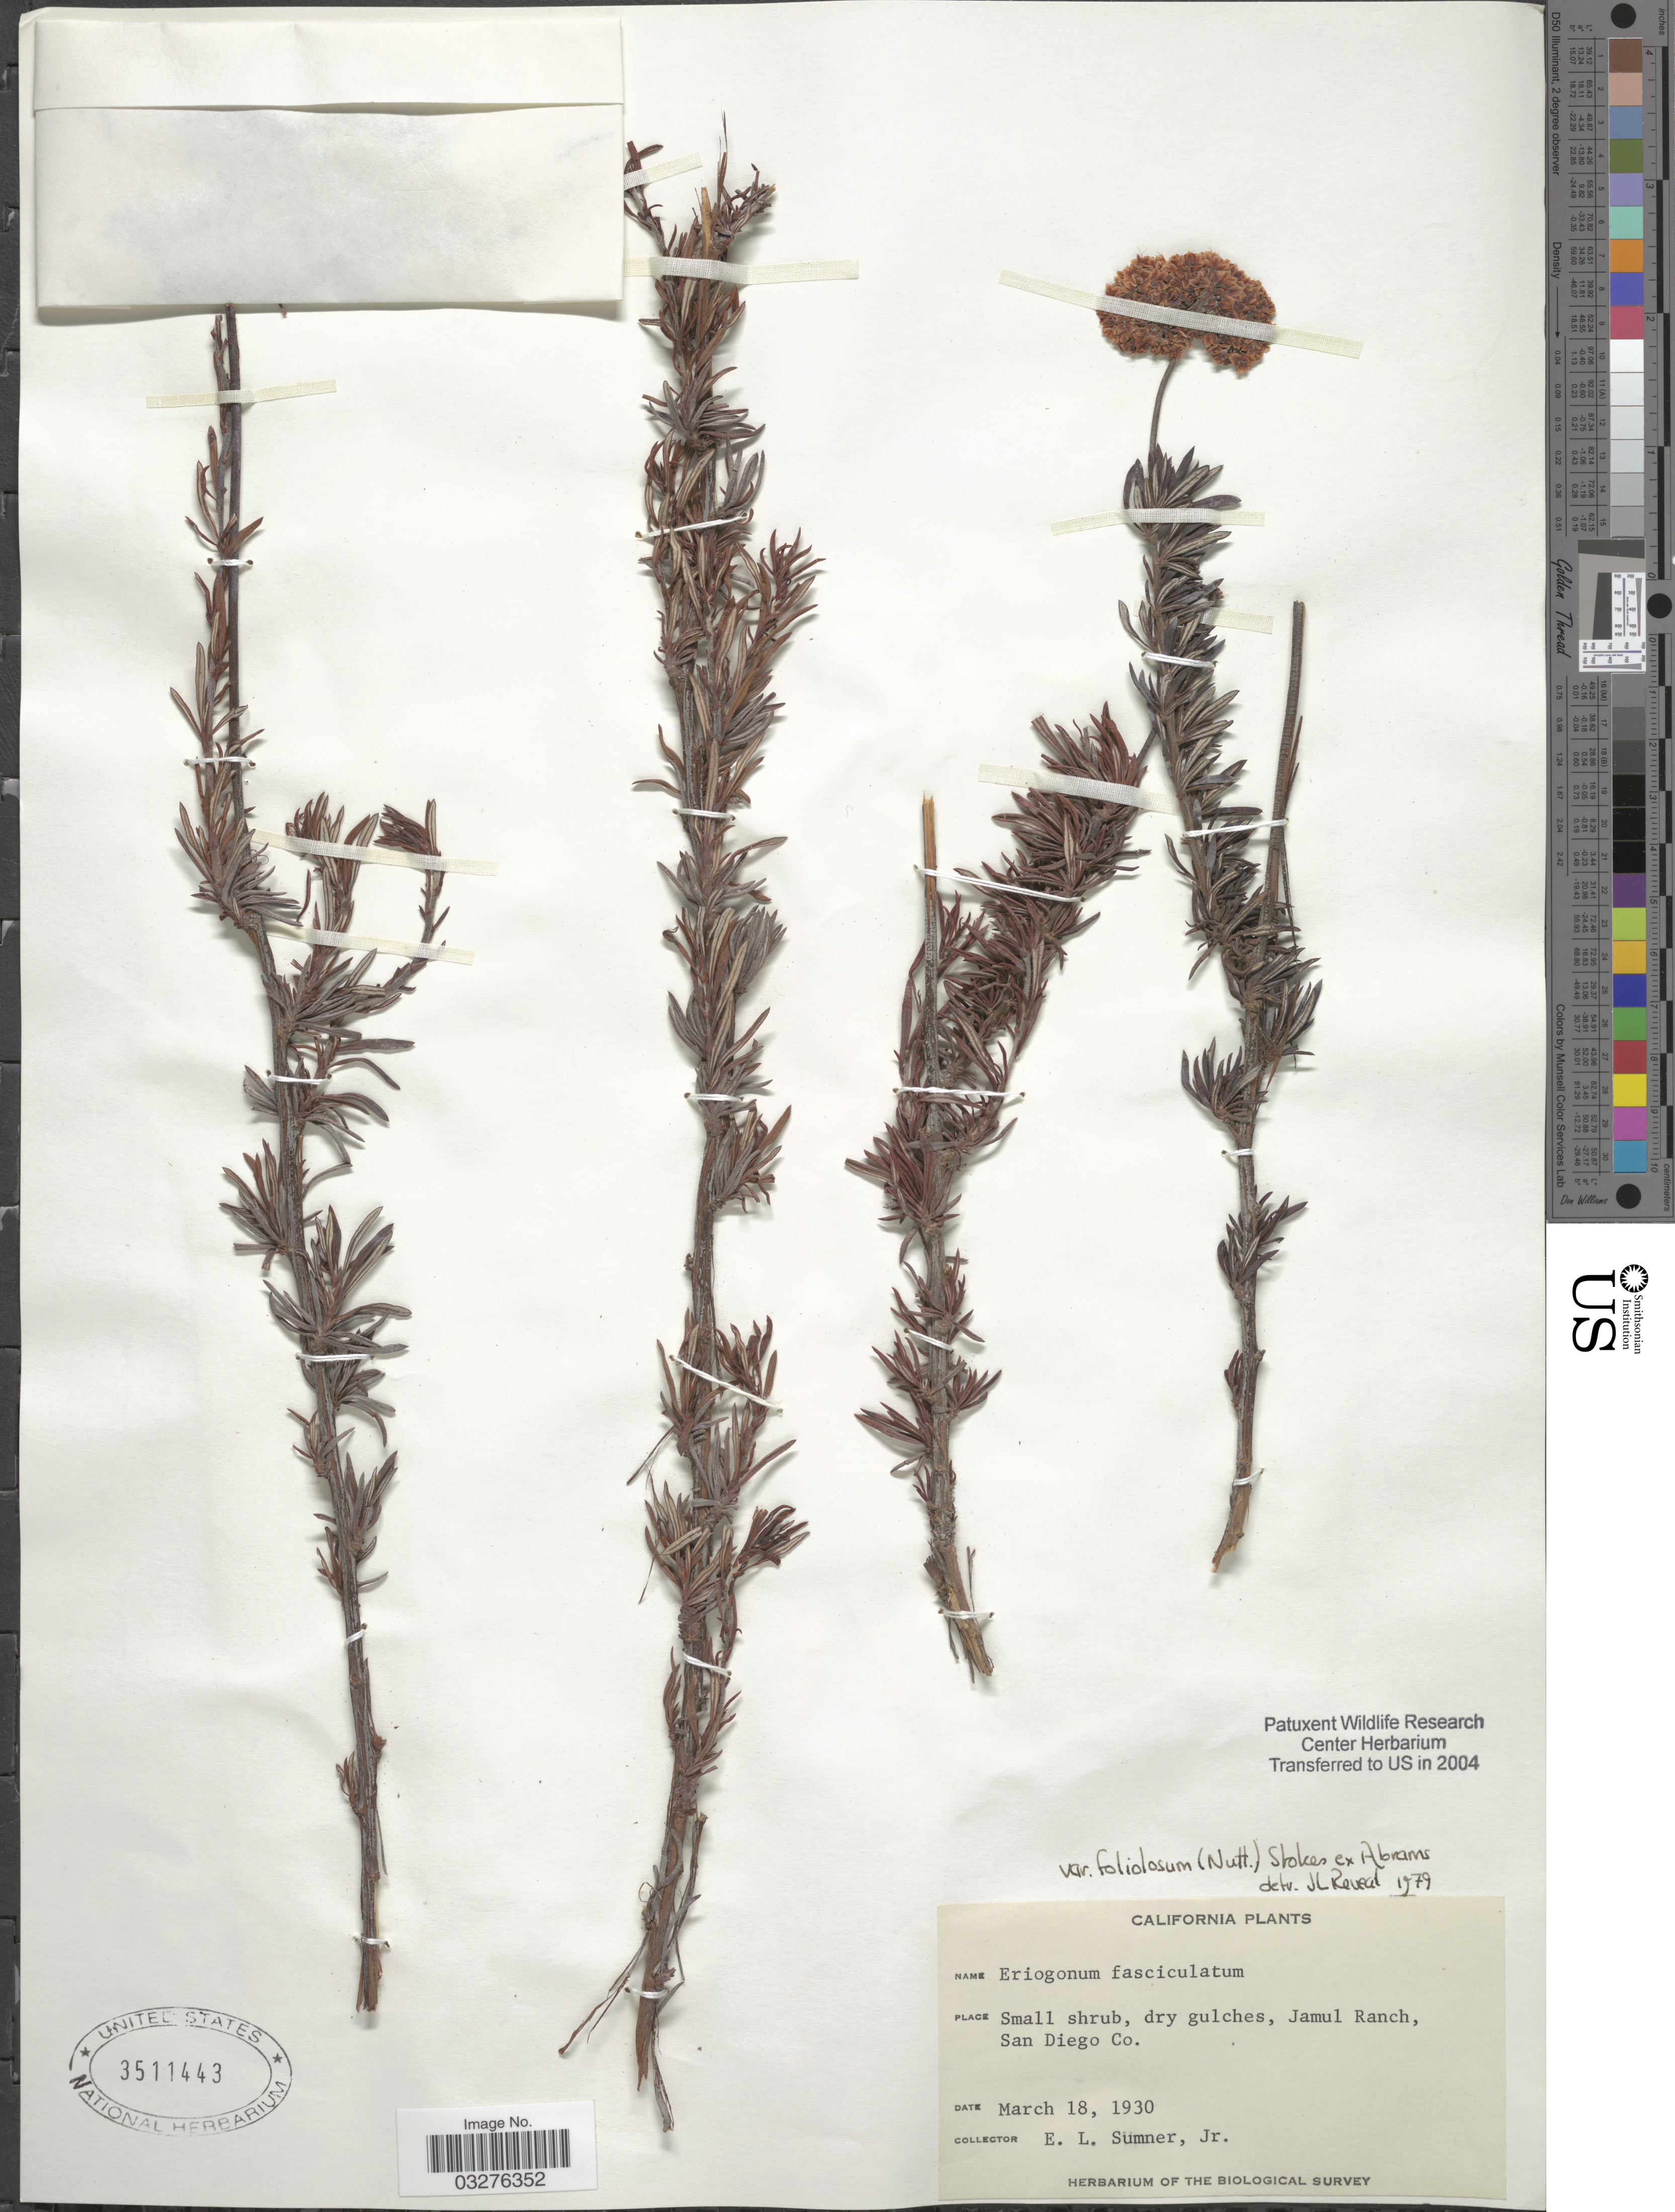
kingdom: Plantae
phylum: Tracheophyta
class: Magnoliopsida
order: Caryophyllales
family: Polygonaceae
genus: Eriogonum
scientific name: Eriogonum fasciculatum var. foliolosum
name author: (Nutt.) S. Stokes ex Abrams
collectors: E. Sumner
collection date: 1930-03-18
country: United States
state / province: California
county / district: San Diego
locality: Jamul Ranch, San Diego Co.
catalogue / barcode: US 3511443